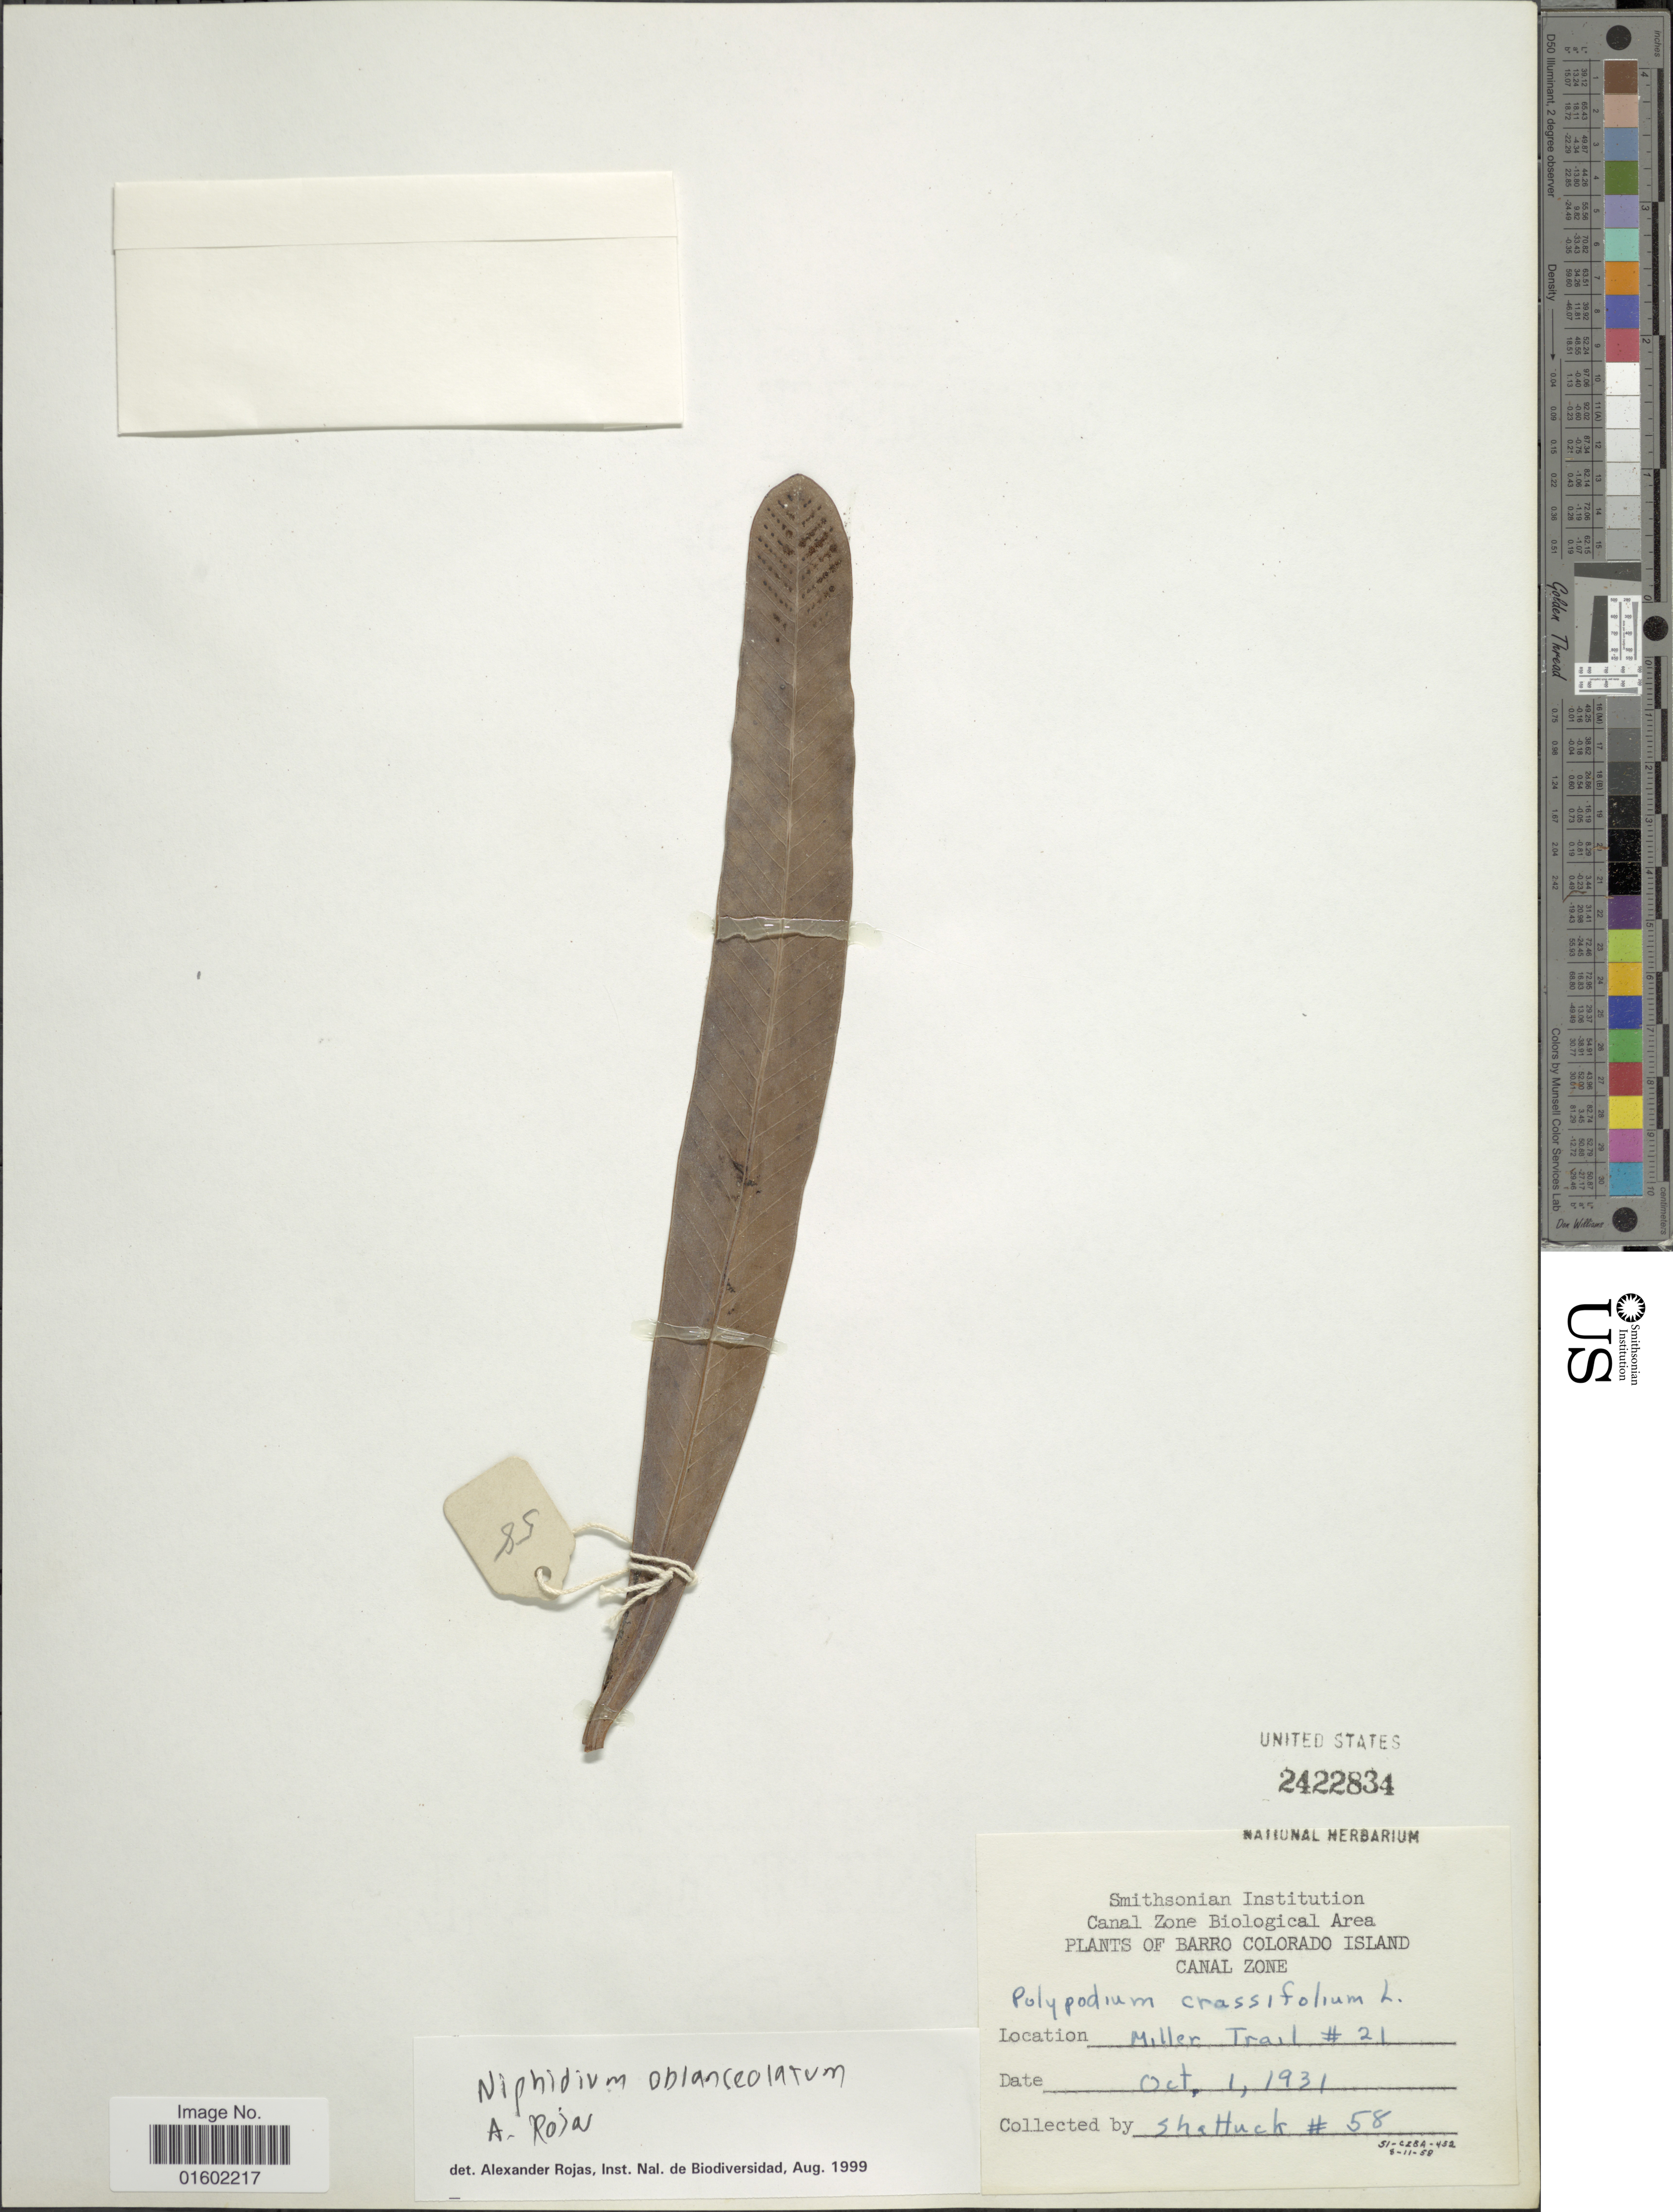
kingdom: Plantae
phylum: Tracheophyta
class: Polypodiopsida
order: Polypodiales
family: Polypodiaceae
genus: Niphidium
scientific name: Niphidium crassifolium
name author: (L.) Lellinger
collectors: Shattuck, --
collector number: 58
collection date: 1931-10-01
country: Panama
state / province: Panamá Oeste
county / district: Canal Zone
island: Barro Colorado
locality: Canal Zone Biological Area, Barro Colorado Island, Miller Trail #21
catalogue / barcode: US 2422834